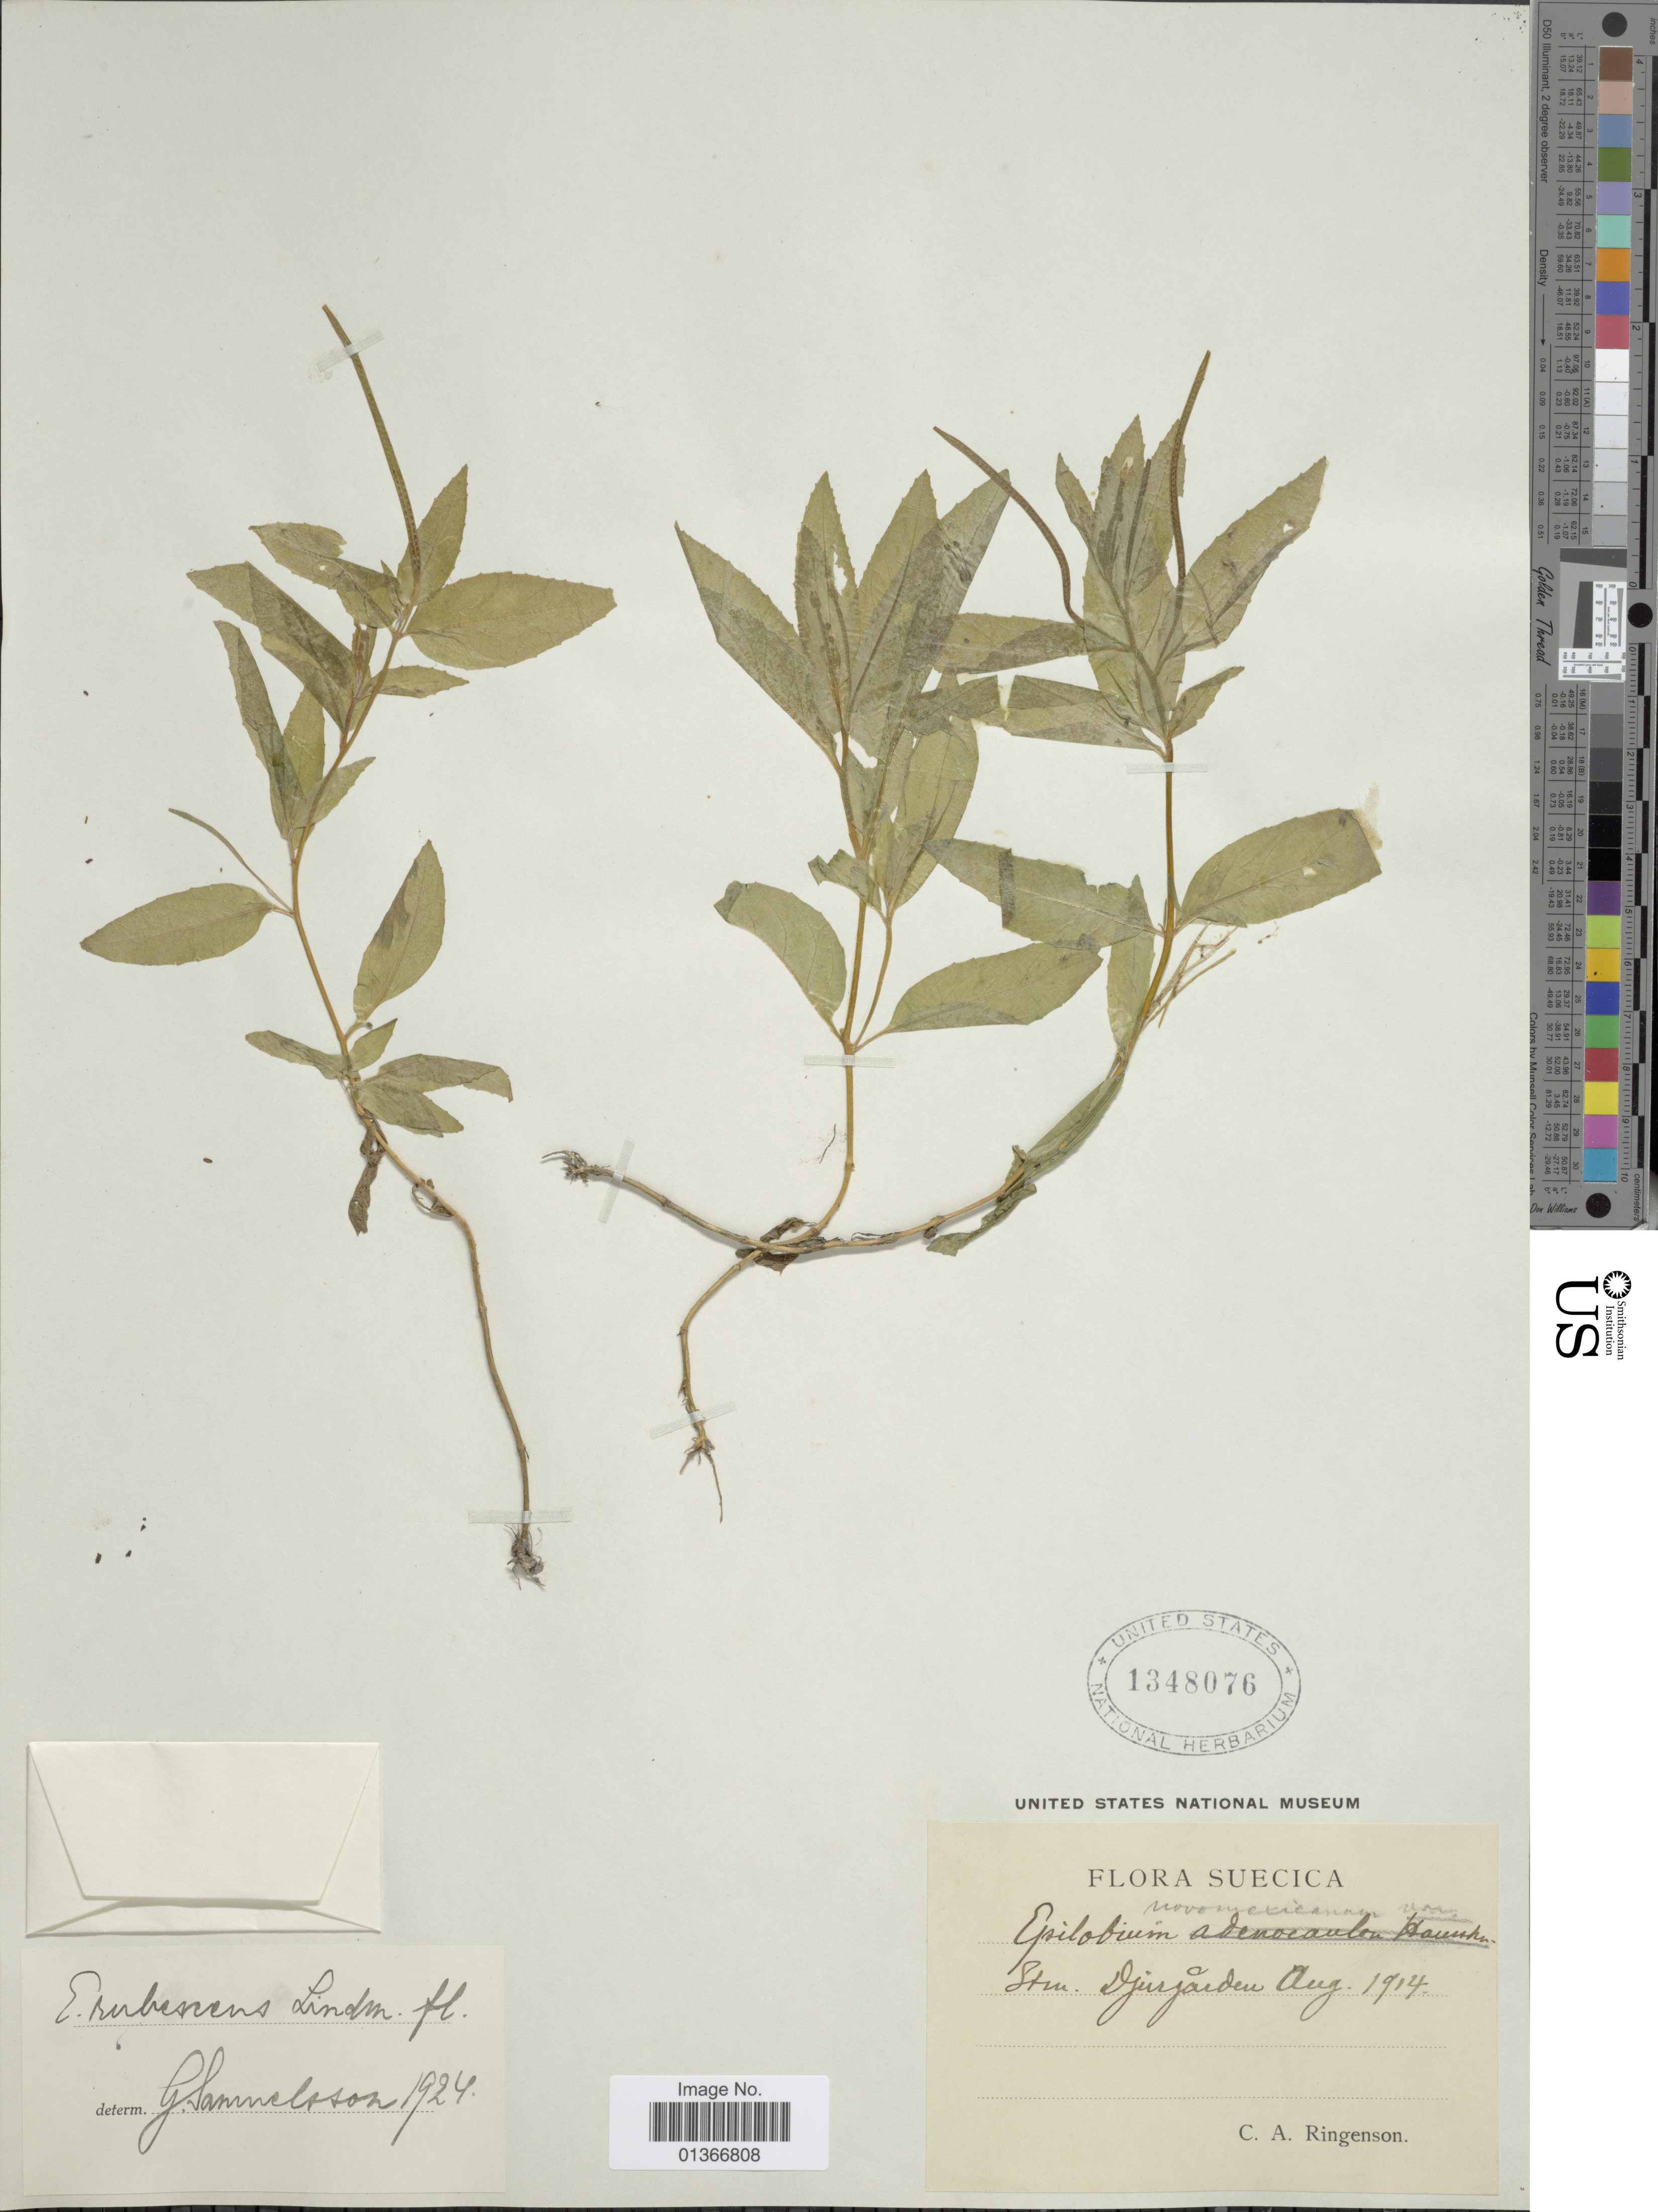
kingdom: Plantae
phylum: Tracheophyta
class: Magnoliopsida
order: Myrtales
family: Onagraceae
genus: Epilobium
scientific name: Epilobium ciliatum subsp. ciliatum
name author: Raf.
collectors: C. Ringenson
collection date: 1914-08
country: Sweden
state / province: Stockholm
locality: Djurgården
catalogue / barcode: US 1348076